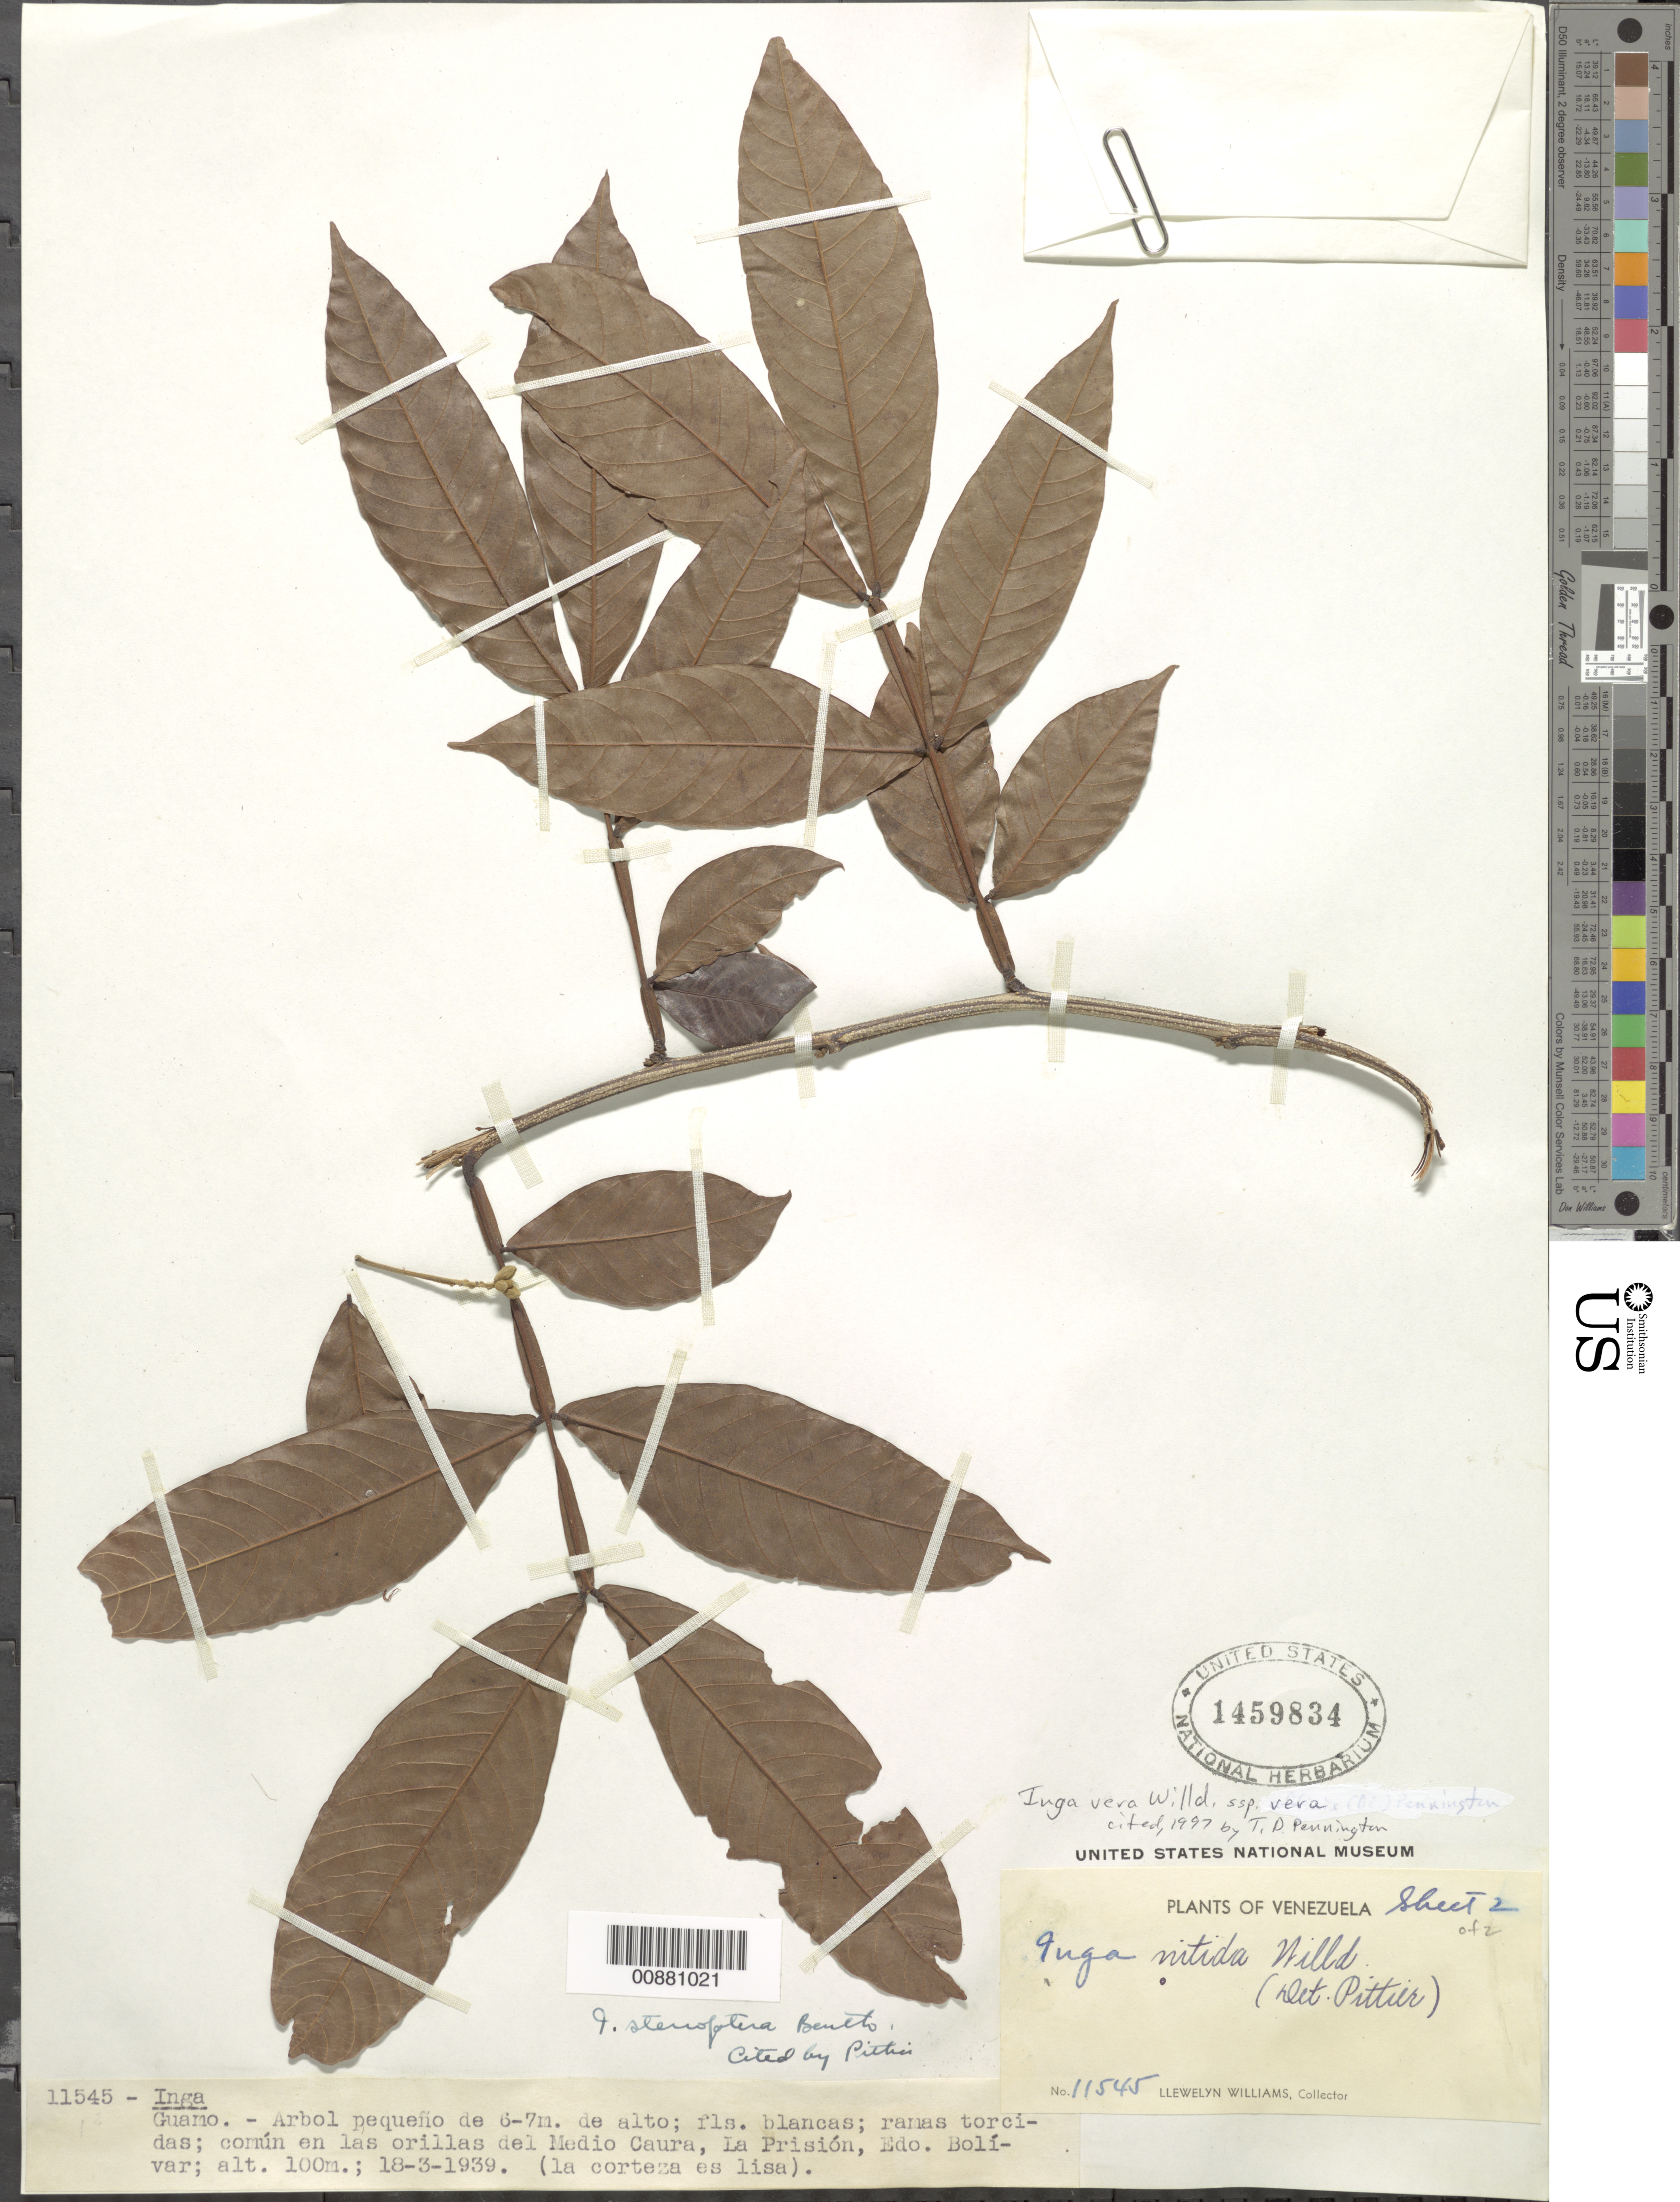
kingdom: Plantae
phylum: Tracheophyta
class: Magnoliopsida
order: Fabales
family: Fabaceae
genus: Inga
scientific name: Inga vera subsp. vera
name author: Willd.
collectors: Ll. Williams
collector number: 11545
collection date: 1939-03-18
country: Venezuela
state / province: Bolivar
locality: Comun en las orillas del Medio Caura, La Prision, Edo. Bolivar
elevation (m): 100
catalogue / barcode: US 1459834